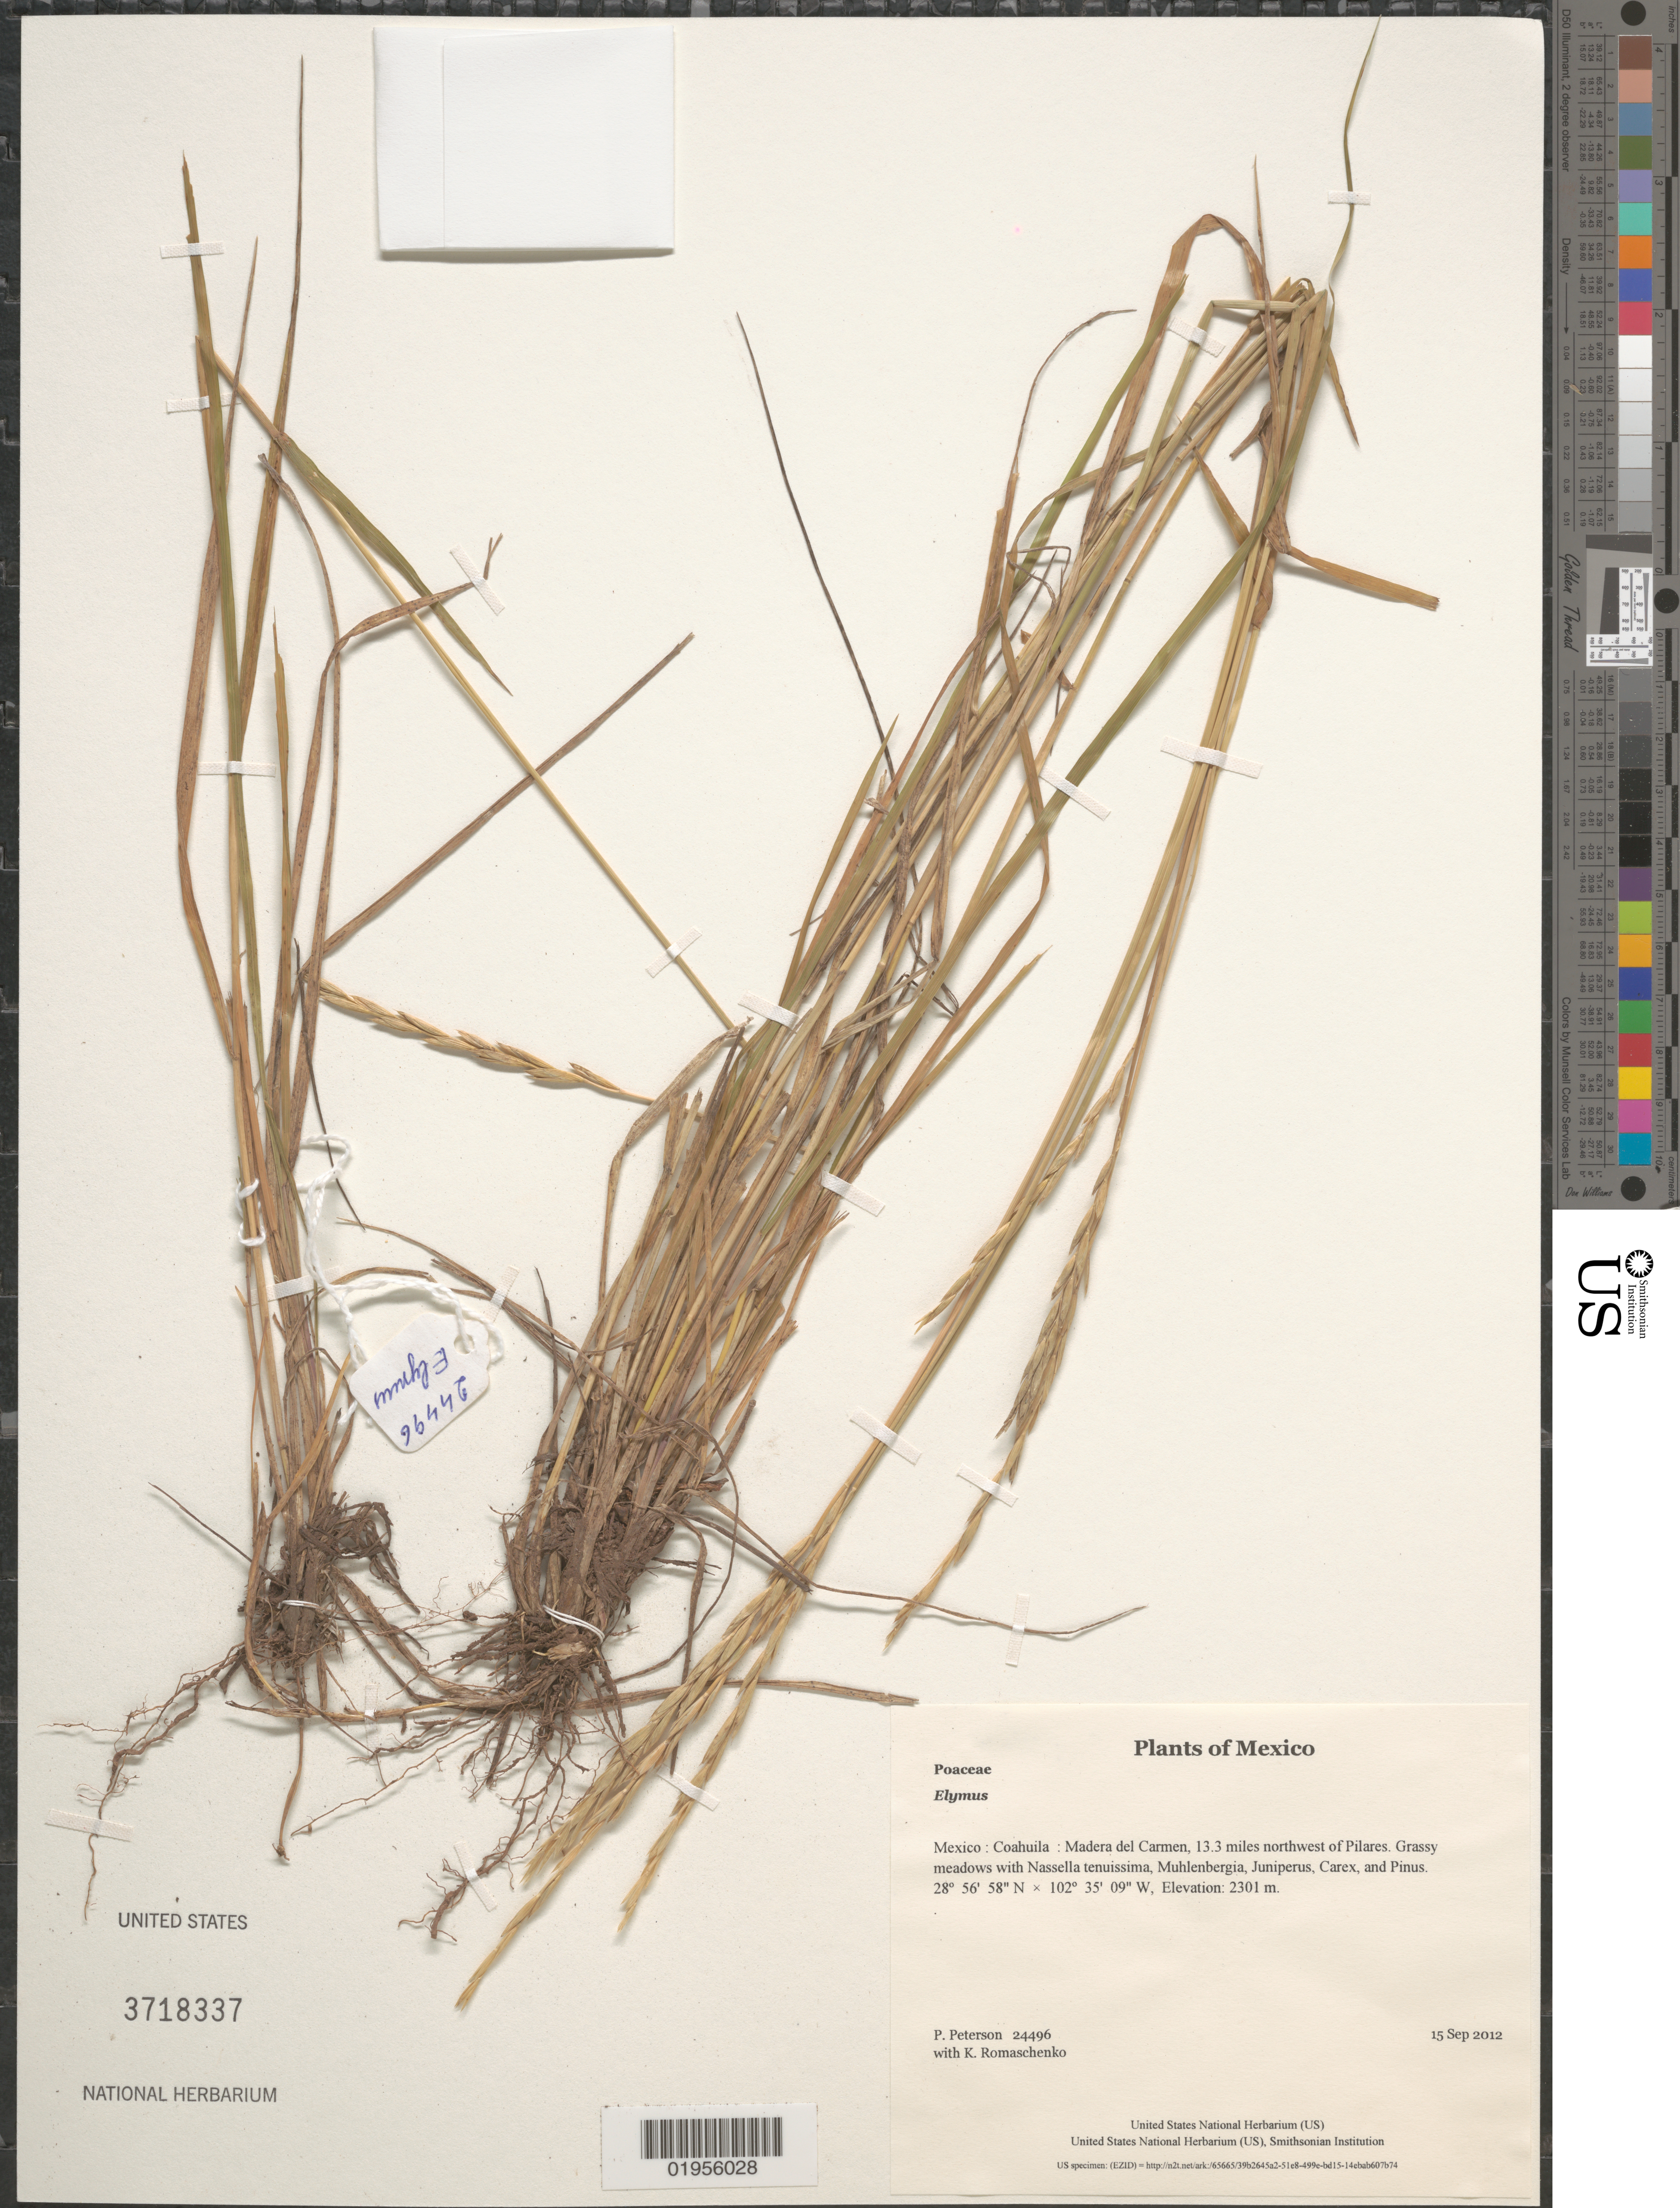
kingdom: Plantae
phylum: Tracheophyta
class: Liliopsida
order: Poales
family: Poaceae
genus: Elymus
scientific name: Elymus sp.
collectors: P. M. Peterson & K. Romaschenko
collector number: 24496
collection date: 2012-09-15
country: Mexico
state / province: Coahuila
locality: Madera del Carmen, 13.3 miles northwest of Pilares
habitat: Grassy meadows with Nassella tenuissima, Muhlenbergia, Juniperus, Carex, and Pinus.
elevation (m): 2301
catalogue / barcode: US 3718337